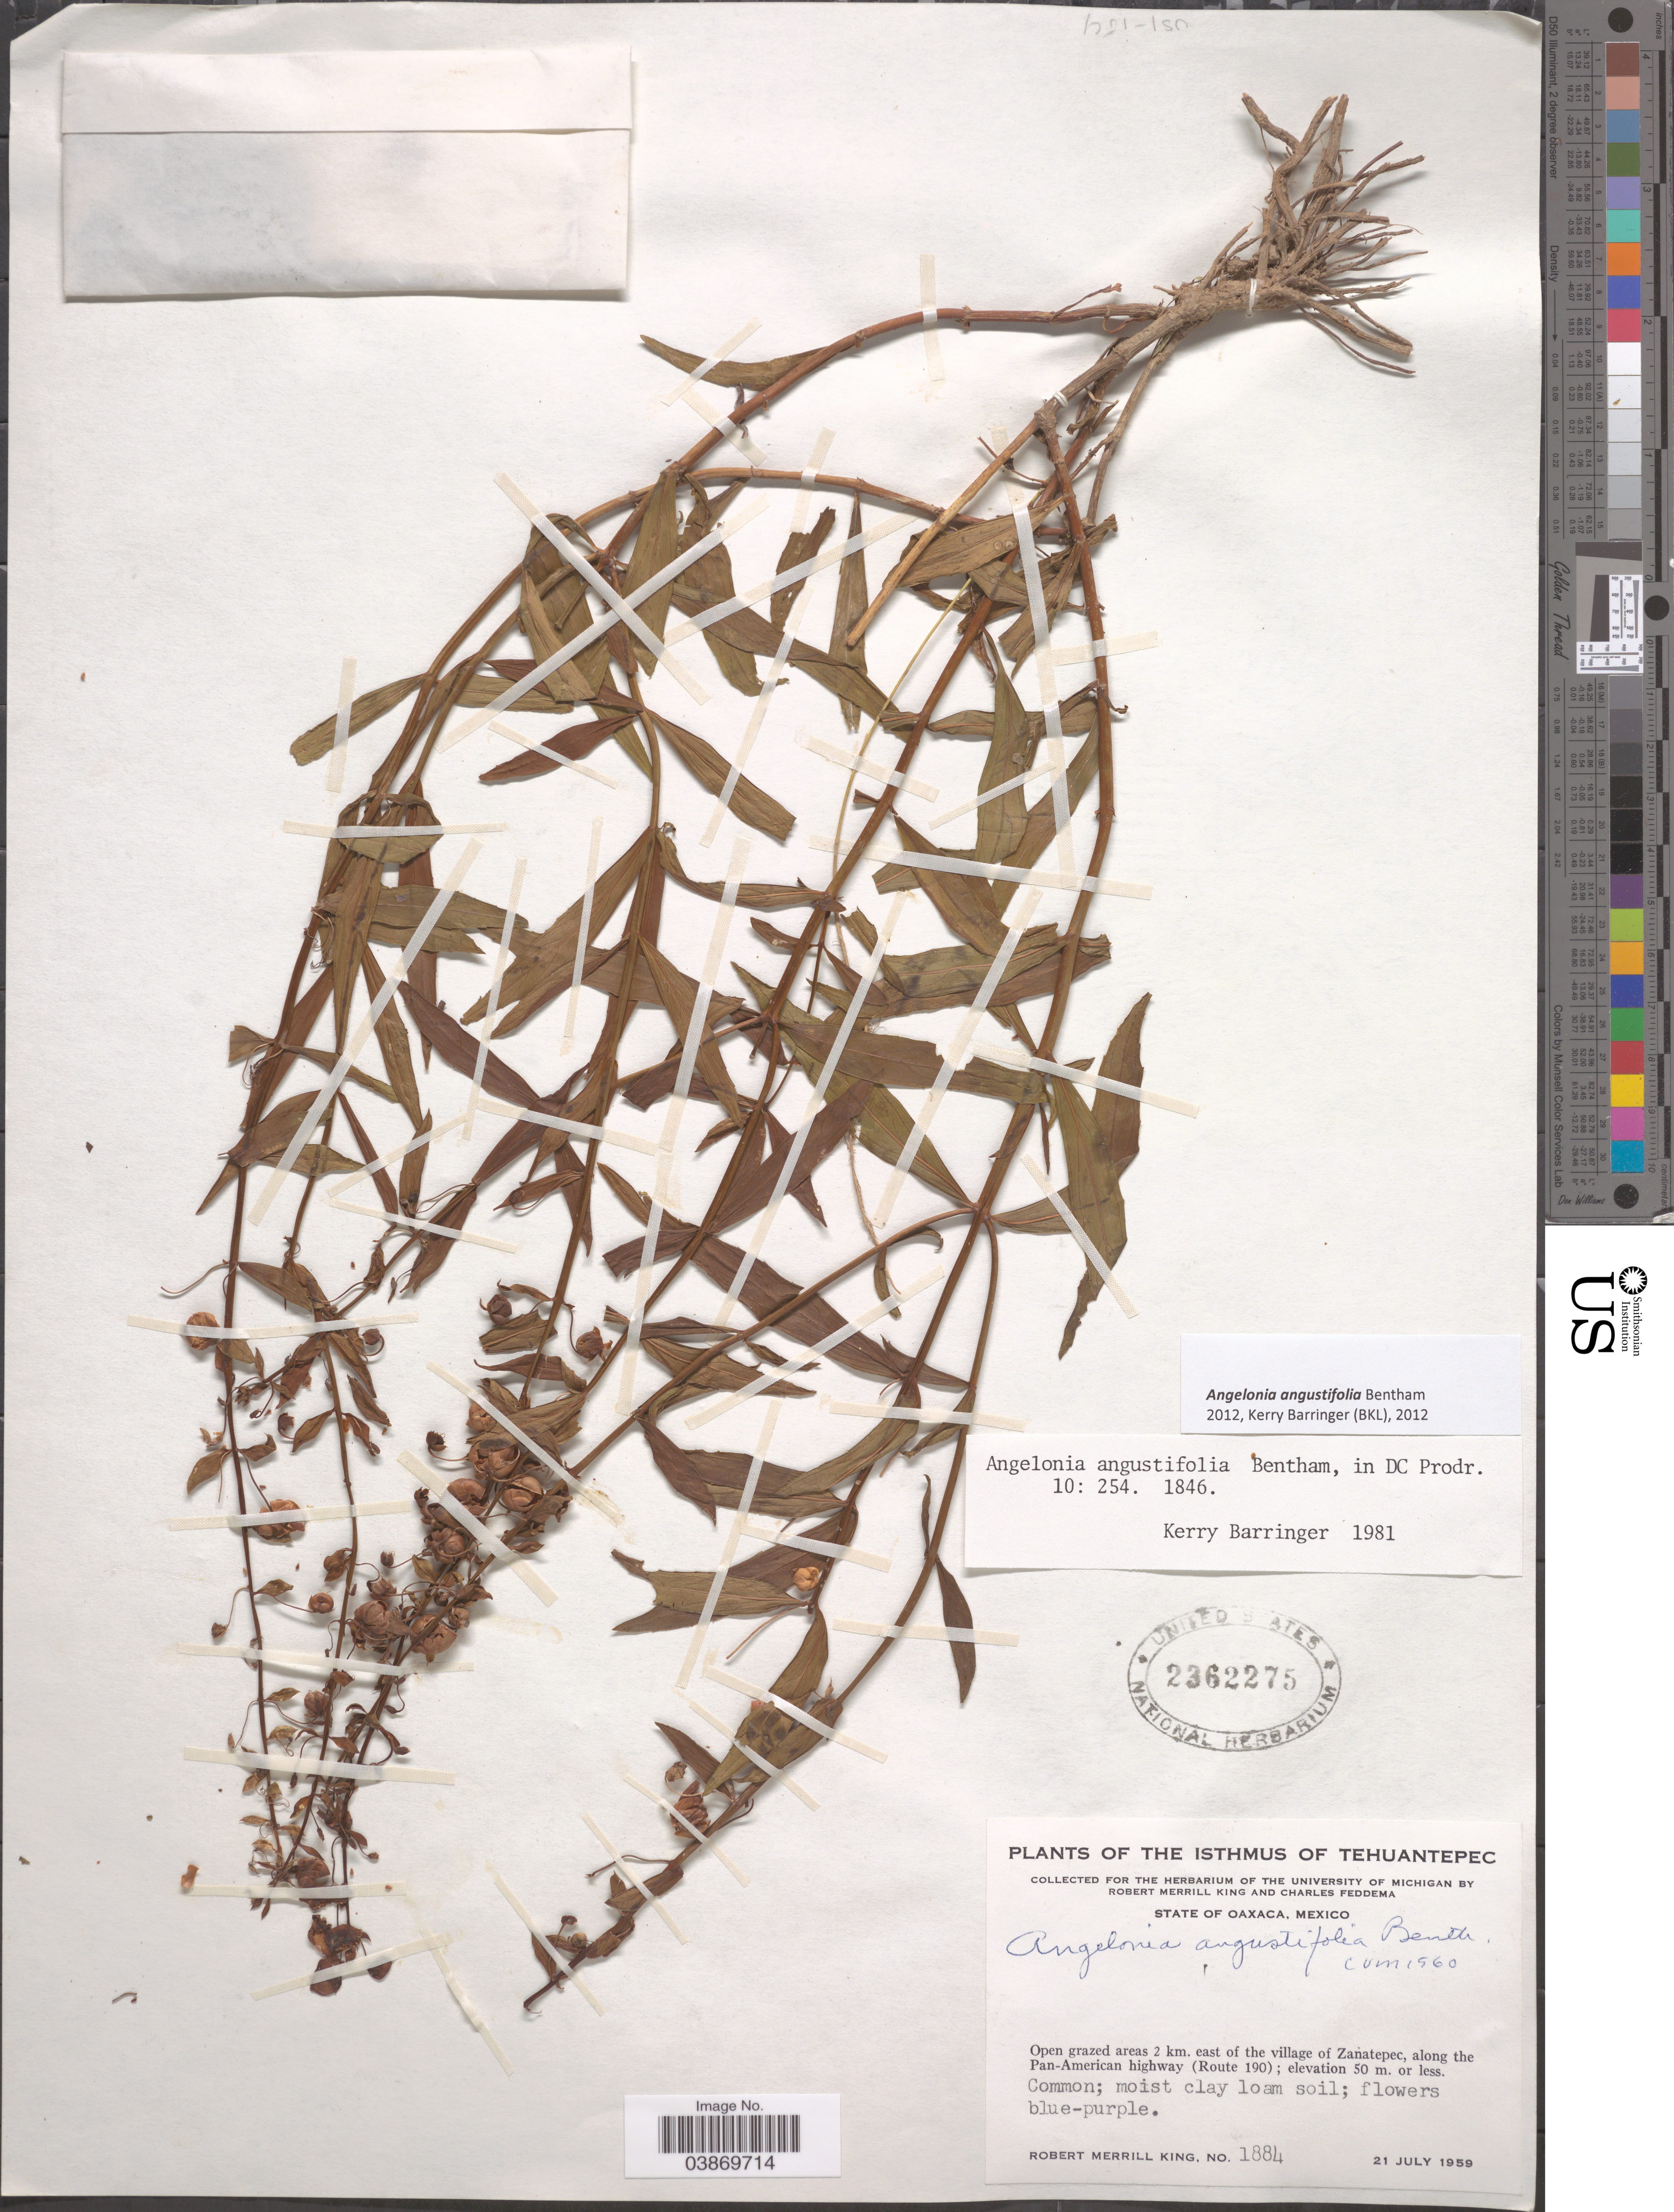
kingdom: Plantae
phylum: Tracheophyta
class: Magnoliopsida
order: Lamiales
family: Plantaginaceae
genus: Angelonia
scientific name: Angelonia angustifolia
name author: Benth.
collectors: R. M. King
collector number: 1884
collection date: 1959-07-21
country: Mexico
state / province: Oaxaca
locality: The Isthmus of Tehuantepec. Open grazed areas 2 km. east of the village of Zanatepec, along the Pan-American highway (Route 190).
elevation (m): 50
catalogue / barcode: US 2362275